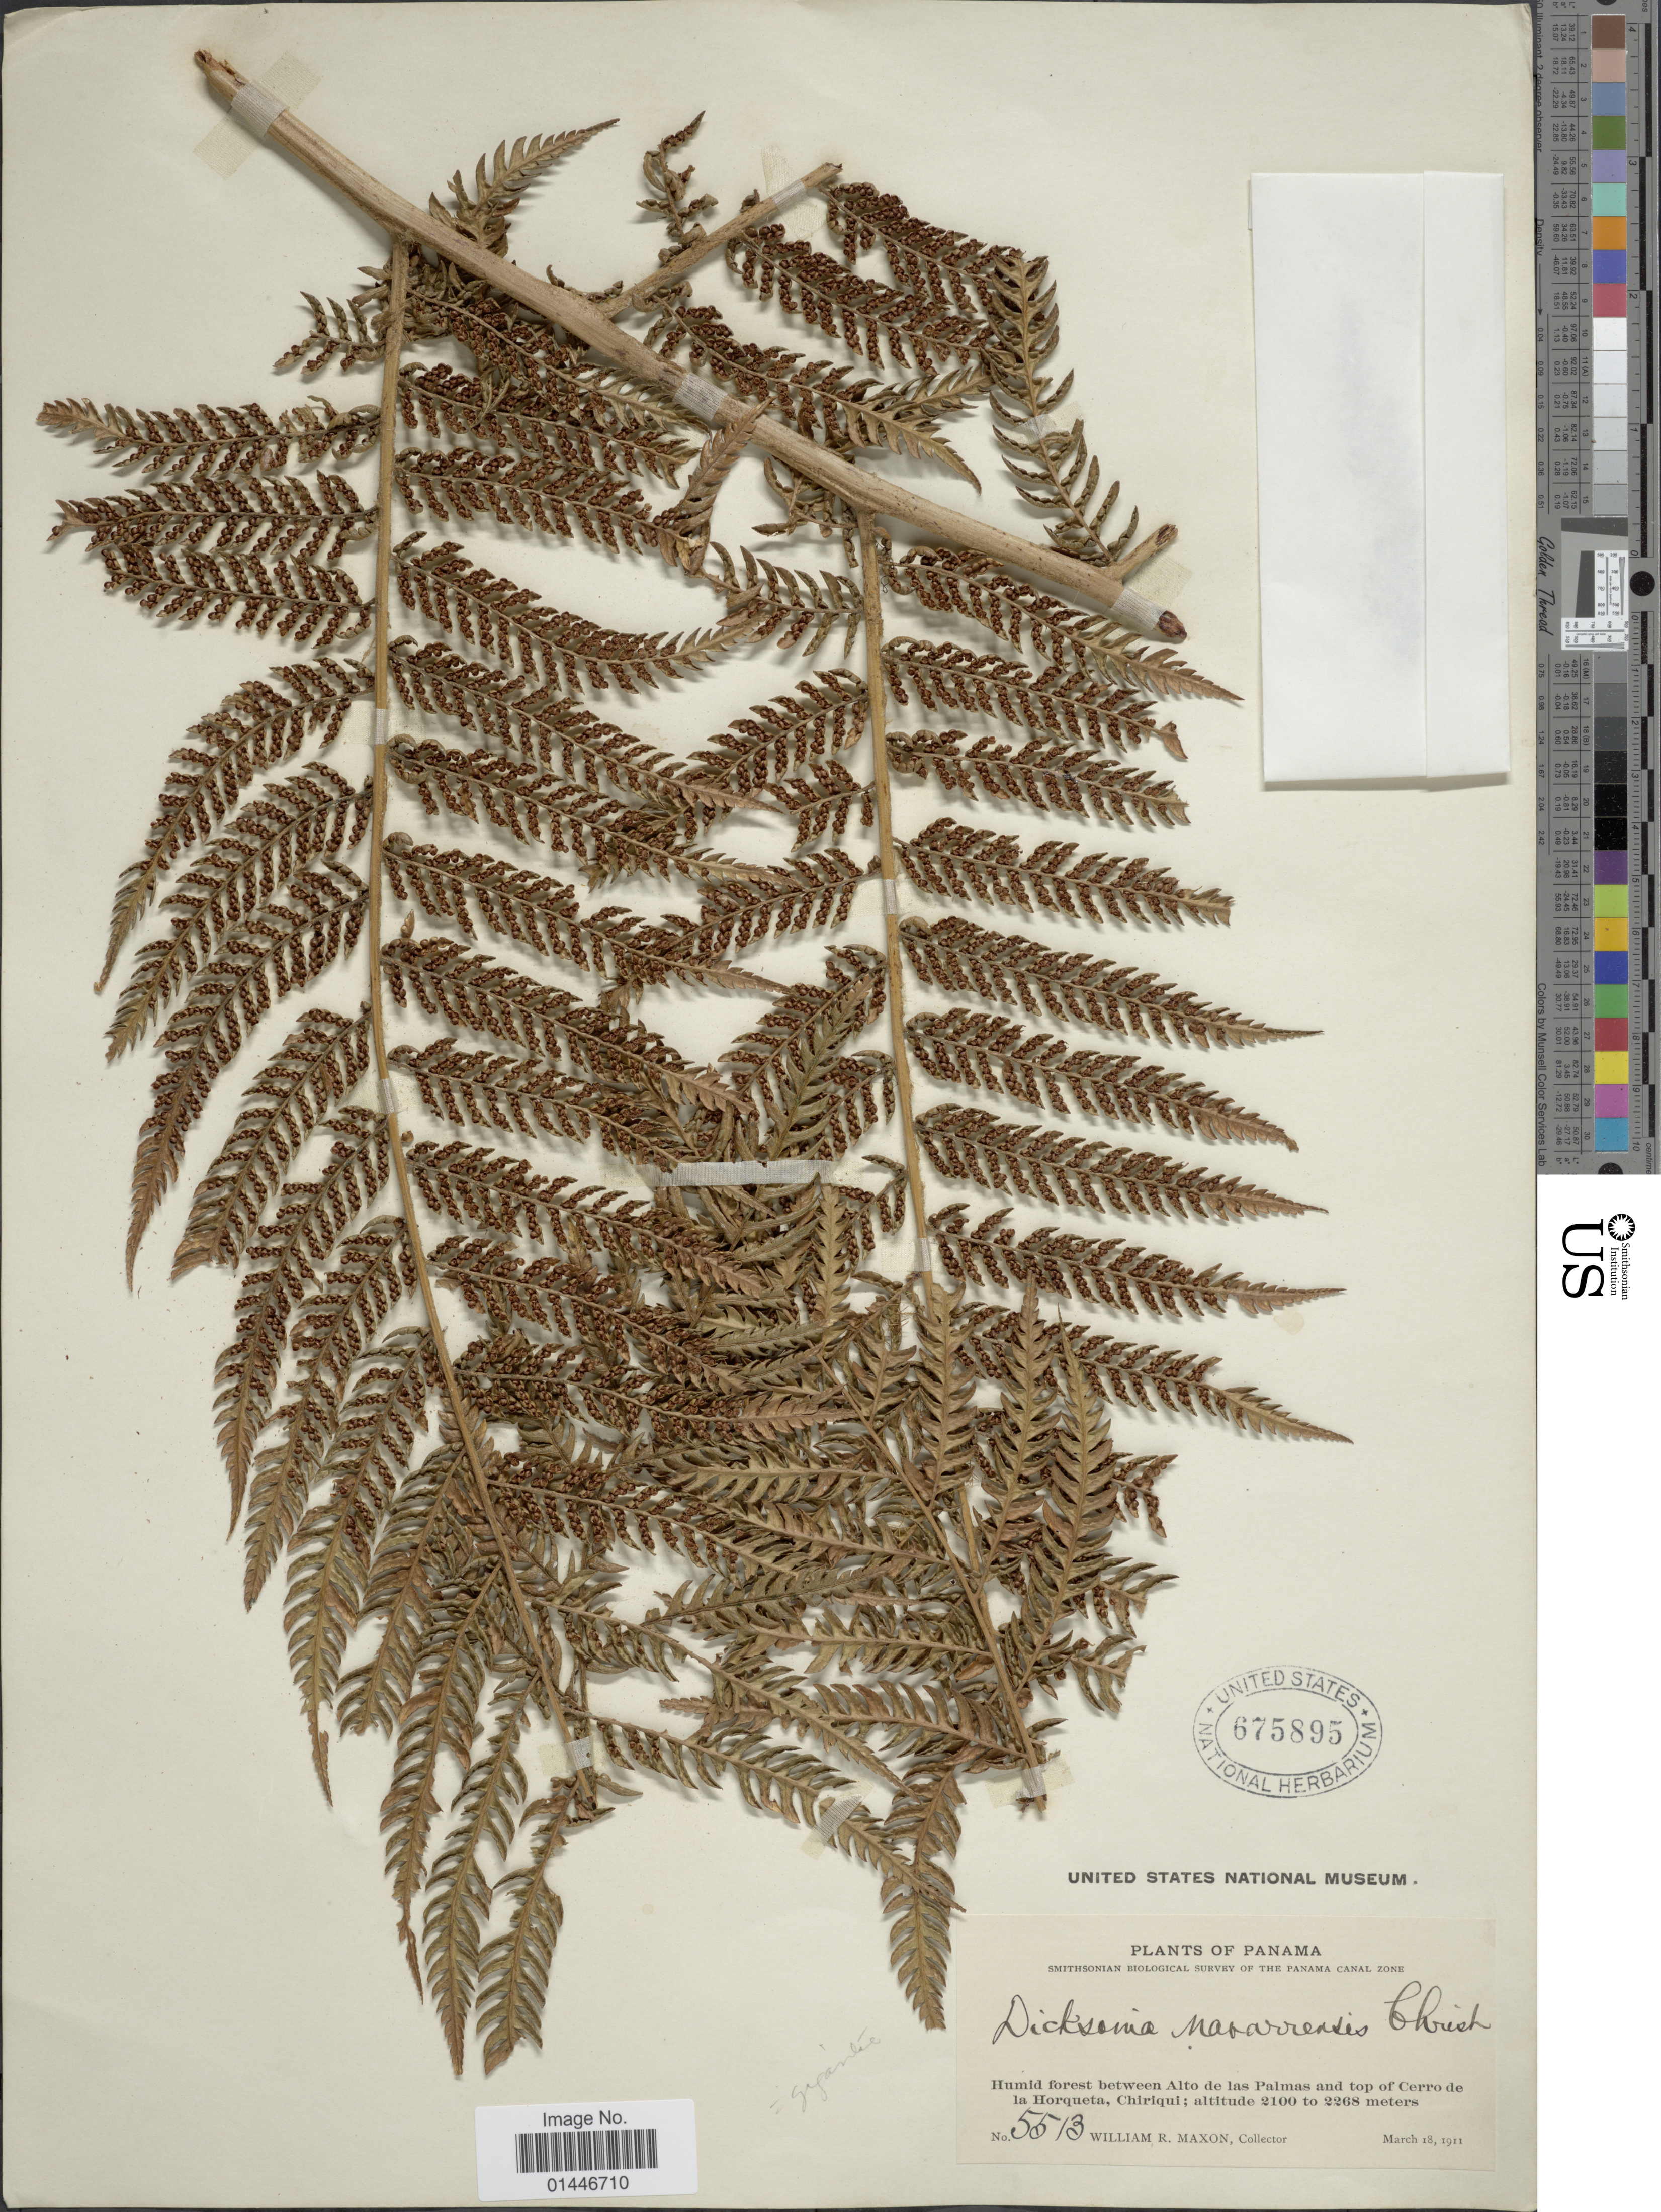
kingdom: Plantae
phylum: Tracheophyta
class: Polypodiopsida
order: Cyatheales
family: Dicksoniaceae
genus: Dicksonia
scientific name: Dicksonia karsteniana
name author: Klotzsch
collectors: W. R. Maxon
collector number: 5513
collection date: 1911-03-18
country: Panama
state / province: Chiriqui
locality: Between Alto de las Palmas and top of Cerro de la Horqueta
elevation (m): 2100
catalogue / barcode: US 675895